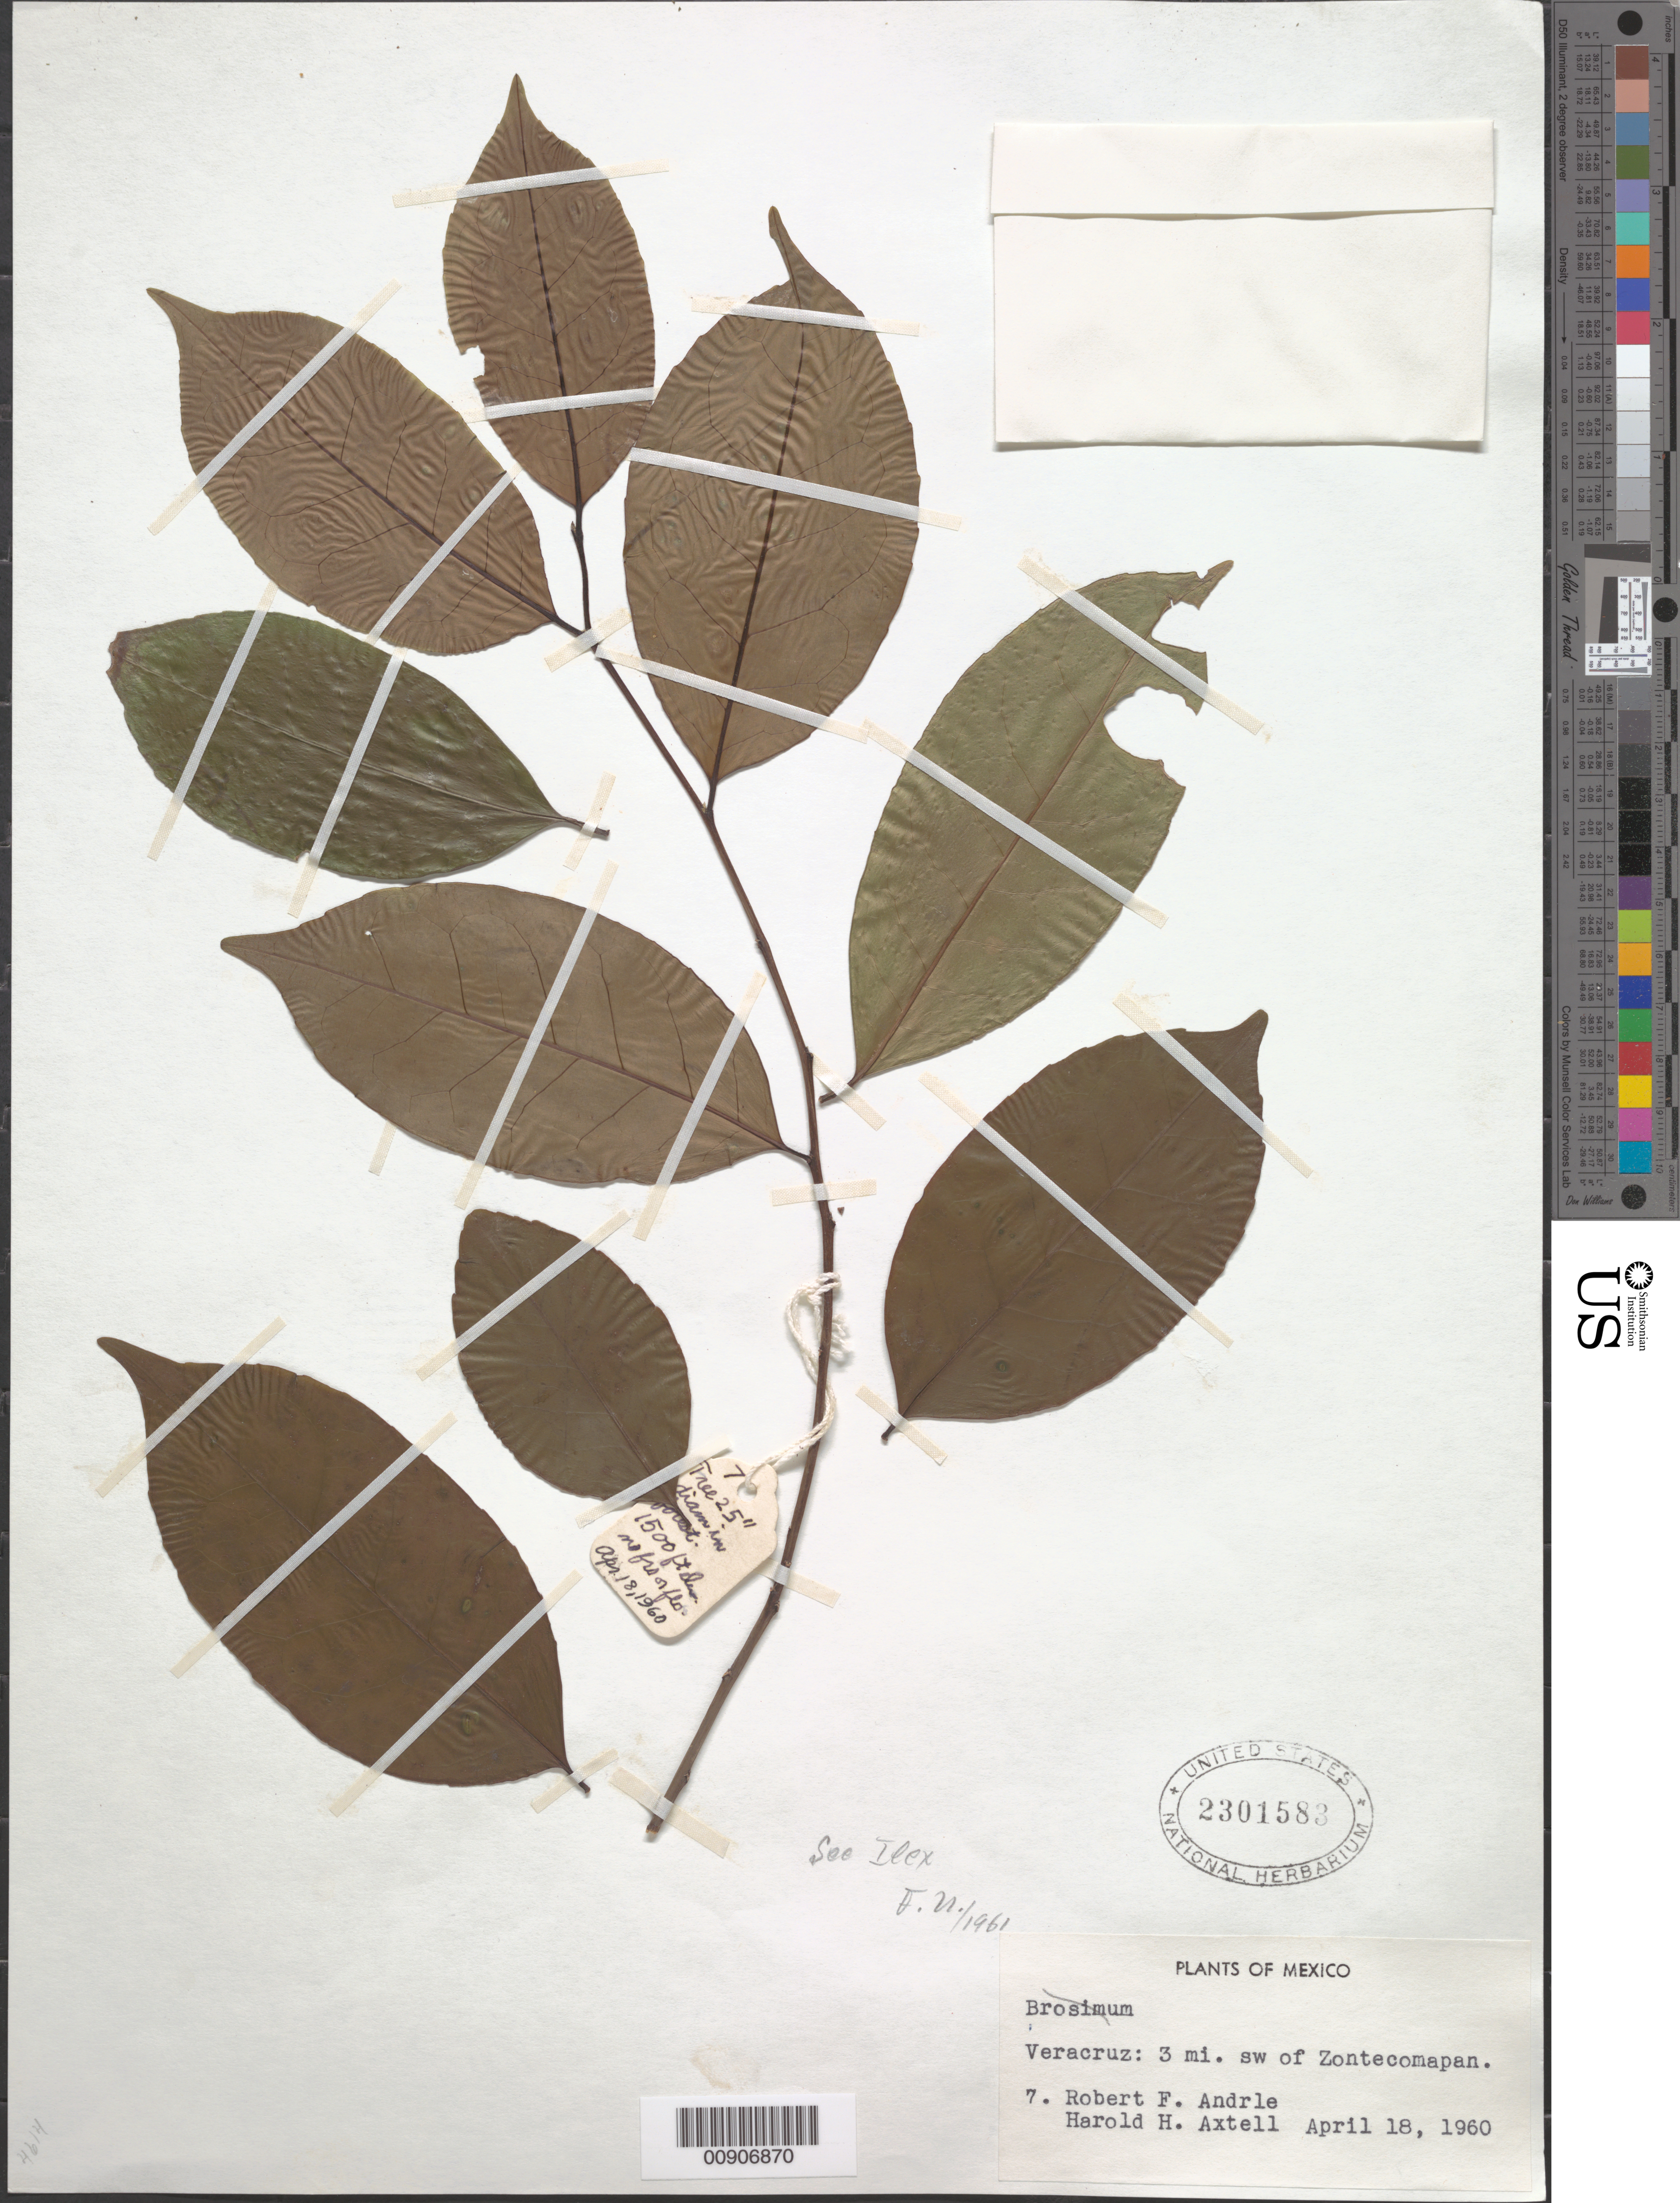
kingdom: Plantae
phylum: Tracheophyta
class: Magnoliopsida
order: Aquifoliales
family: Aquifoliaceae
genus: Ilex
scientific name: Ilex sp.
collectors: R. Andrle & Axtell, H. H.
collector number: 7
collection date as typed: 18 Apr 1960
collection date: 1960-04-18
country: Mexico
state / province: Veracruz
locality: Veracruz: 3 mi. SW of Zontecomapan.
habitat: In forest.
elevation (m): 457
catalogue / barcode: US 2301583